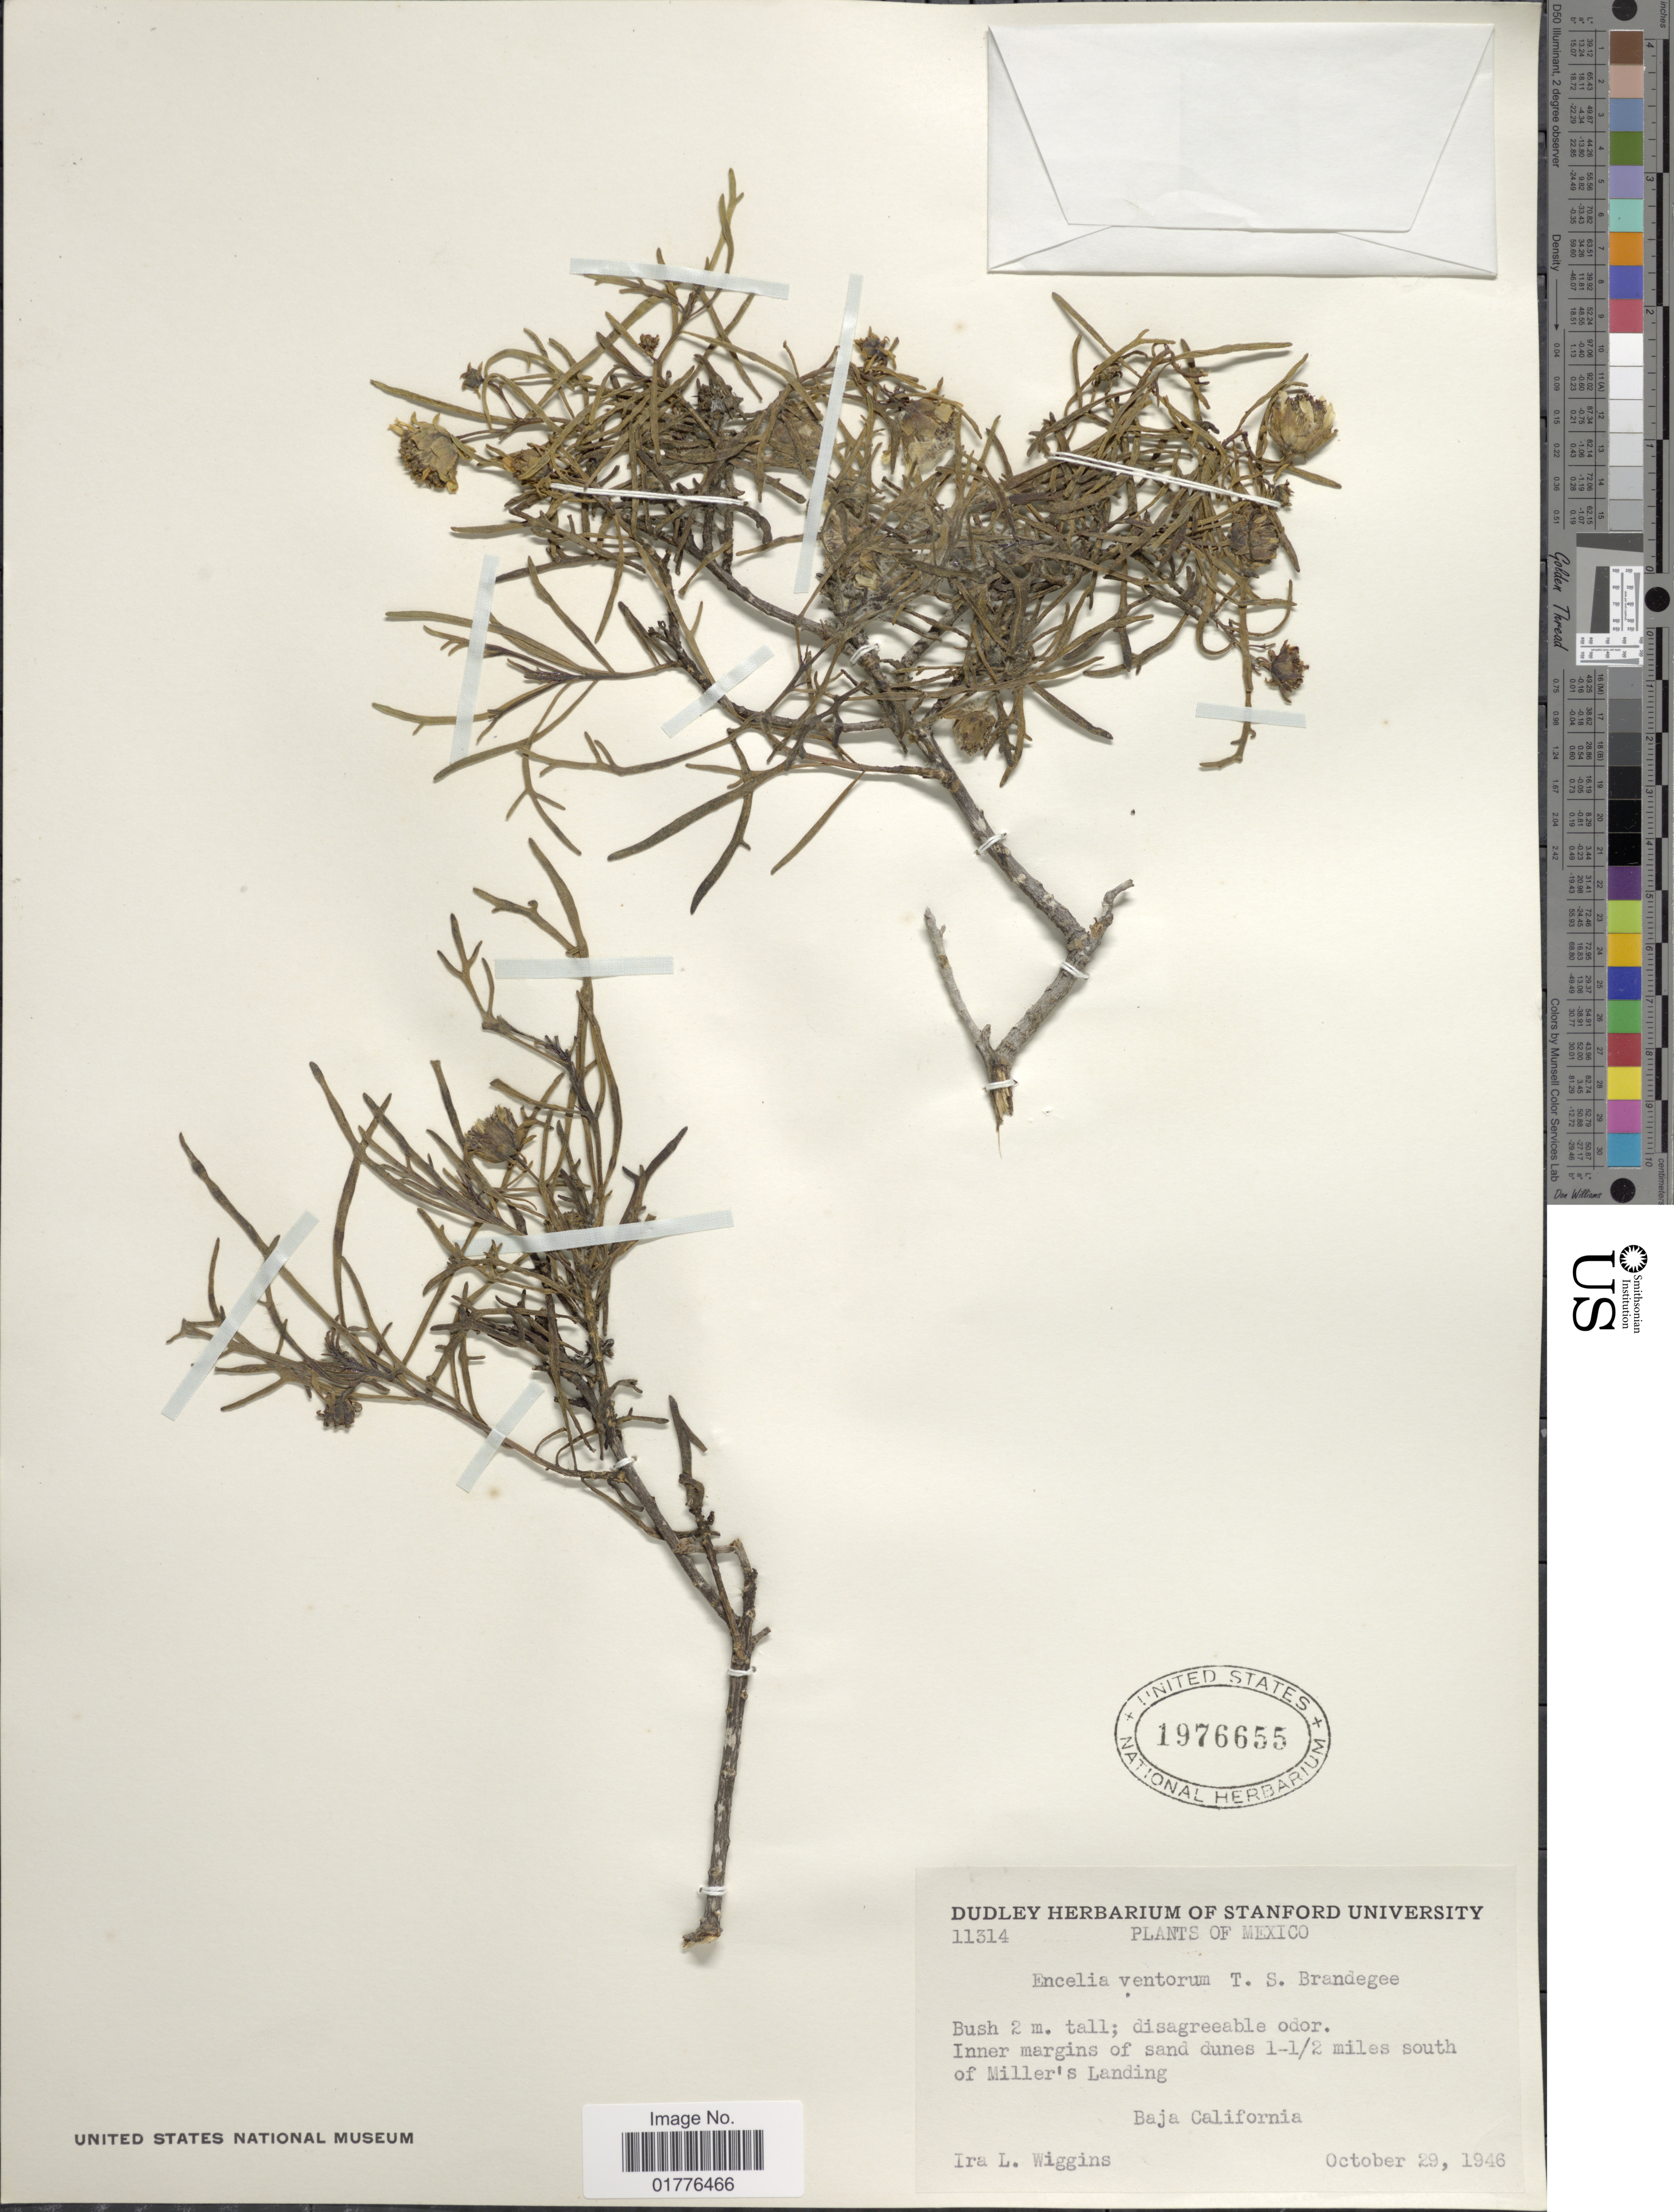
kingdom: Plantae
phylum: Tracheophyta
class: Magnoliopsida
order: Asterales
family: Asteraceae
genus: Encelia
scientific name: Encelia ventorum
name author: Brandegee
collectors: I. L. Wiggins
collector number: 11314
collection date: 1946-10-29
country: Mexico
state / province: Baja California Sur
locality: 1-1/2 miles south of Miller's Landing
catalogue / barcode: US 1976655